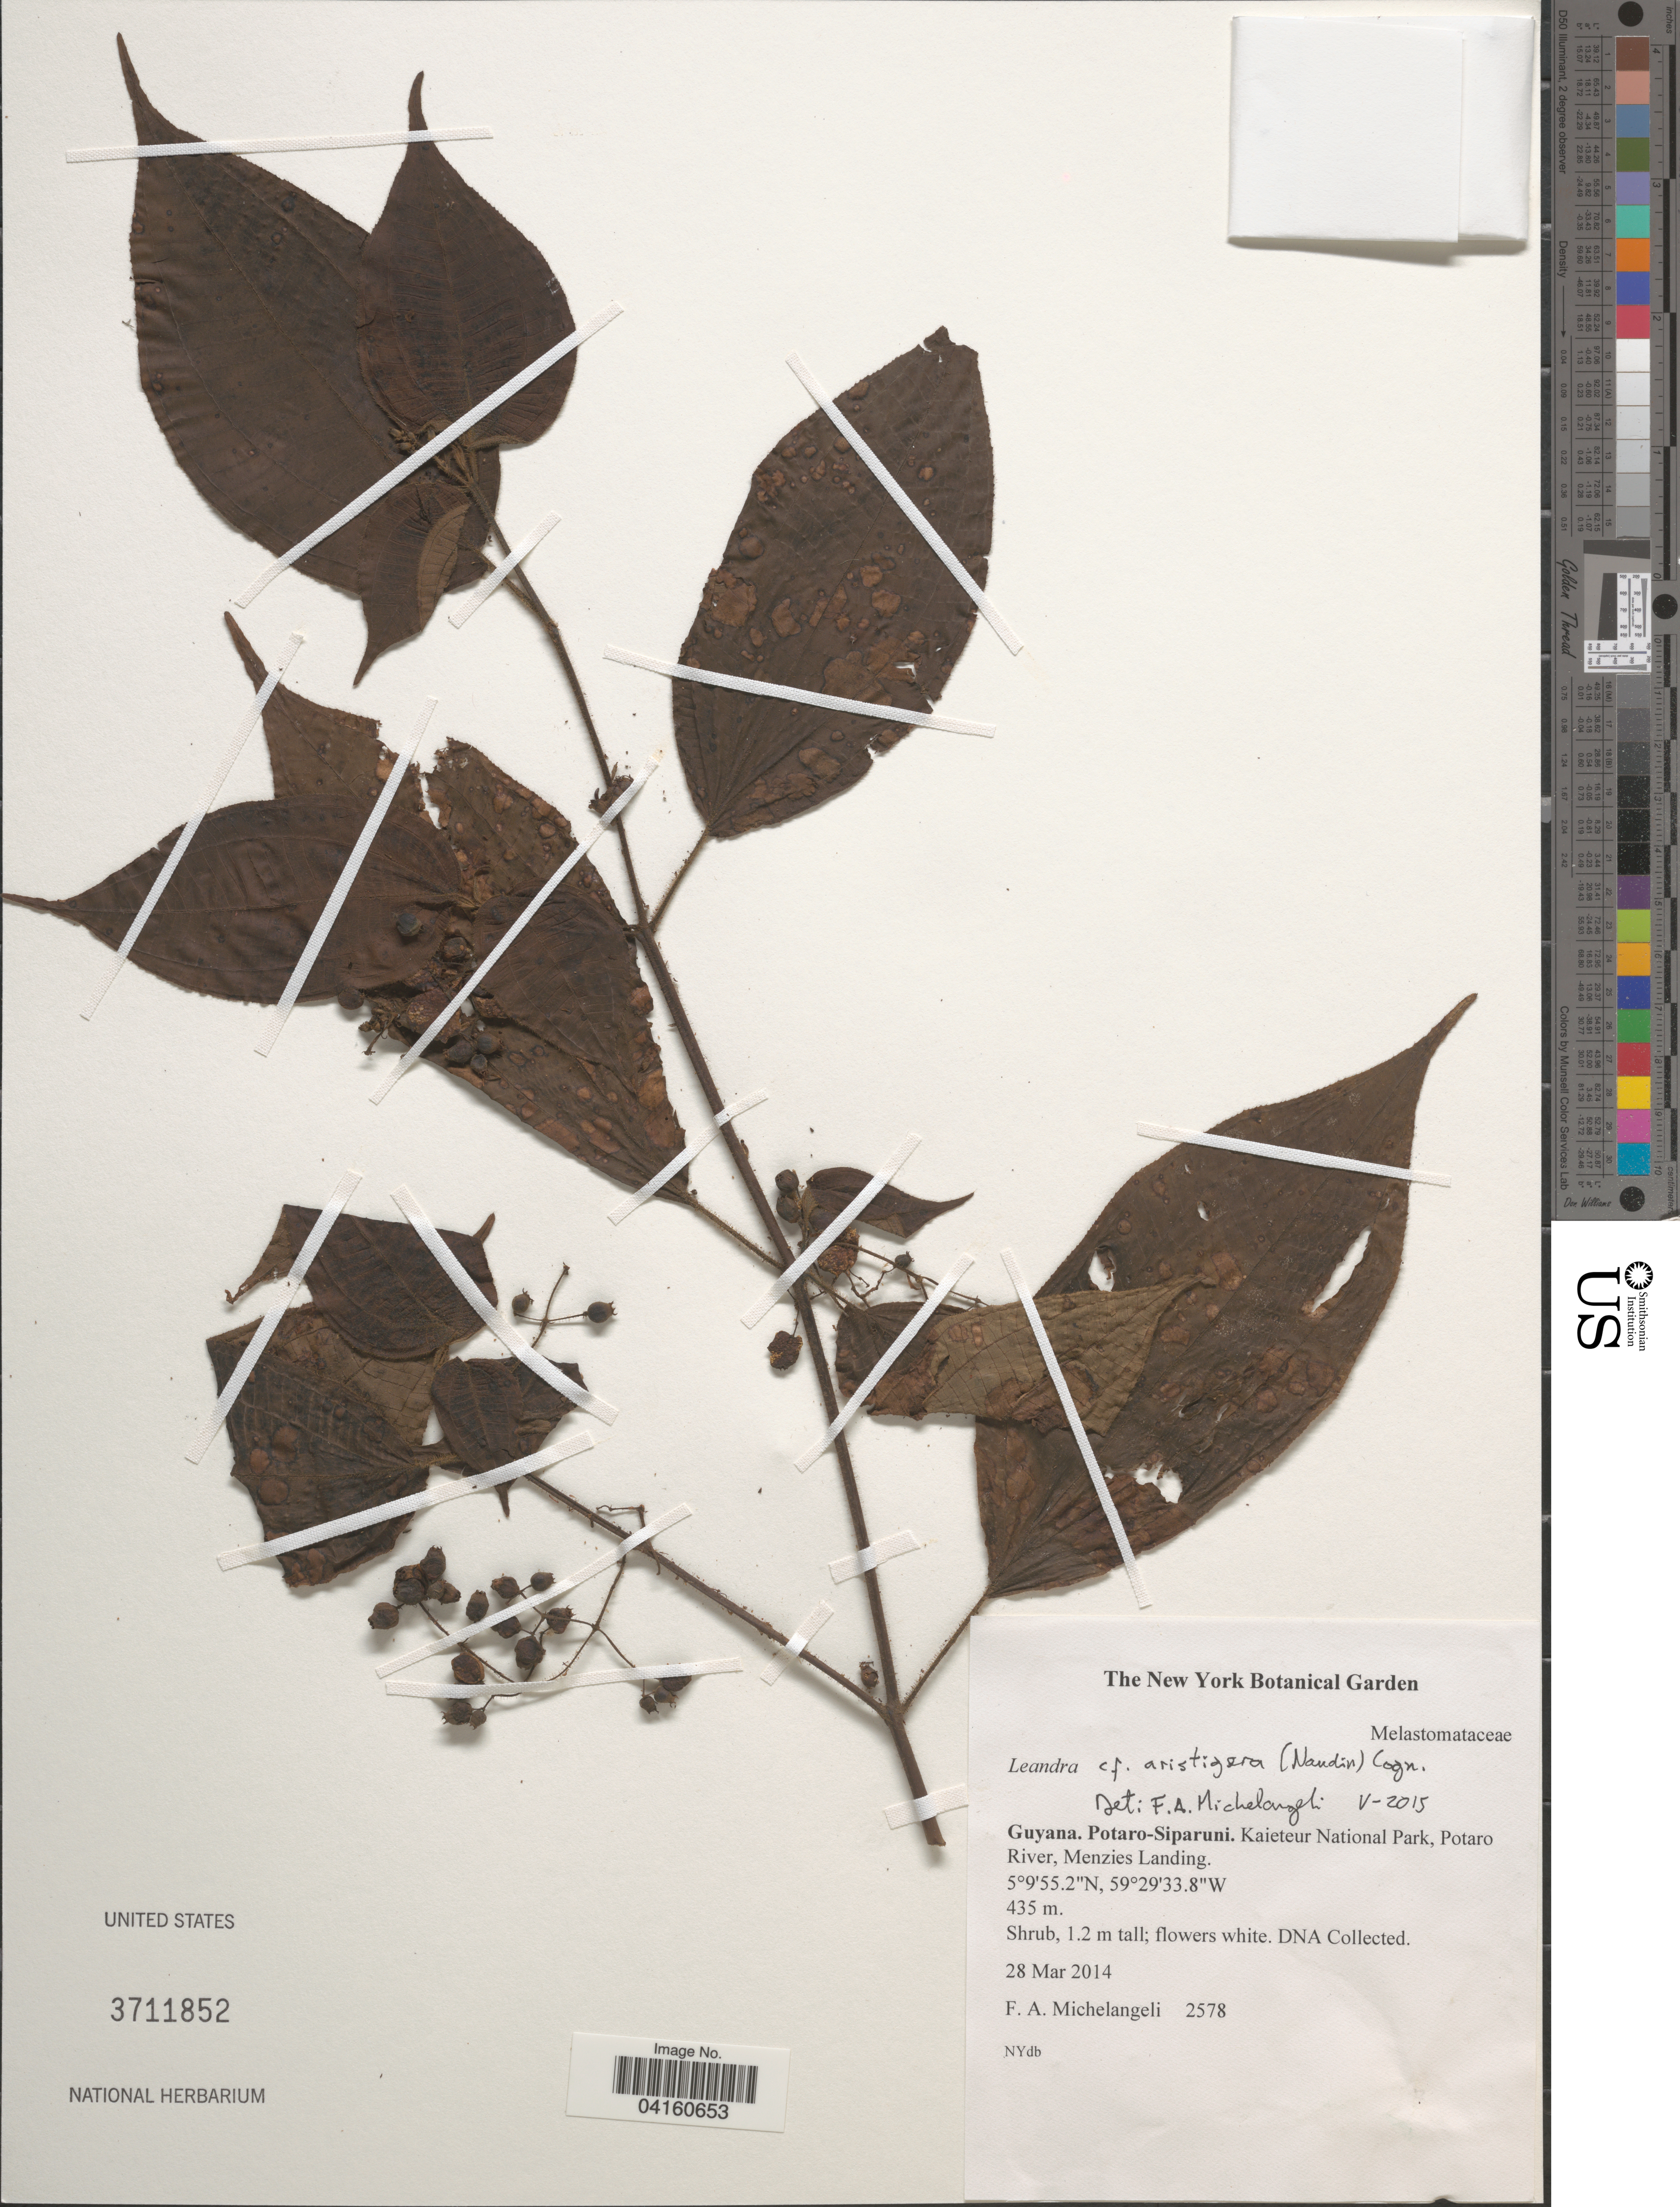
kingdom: Plantae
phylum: Tracheophyta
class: Magnoliopsida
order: Myrtales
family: Melastomataceae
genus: Leandra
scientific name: Leandra aristigera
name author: (Naudin) Cogn.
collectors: F. A. Michelangeli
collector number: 2578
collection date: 2014-03-28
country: Guyana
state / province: Potaro-Siparuni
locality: Kaieteur National Park, Potaro River, Menzies Landing.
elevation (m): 435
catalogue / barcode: US 3711852